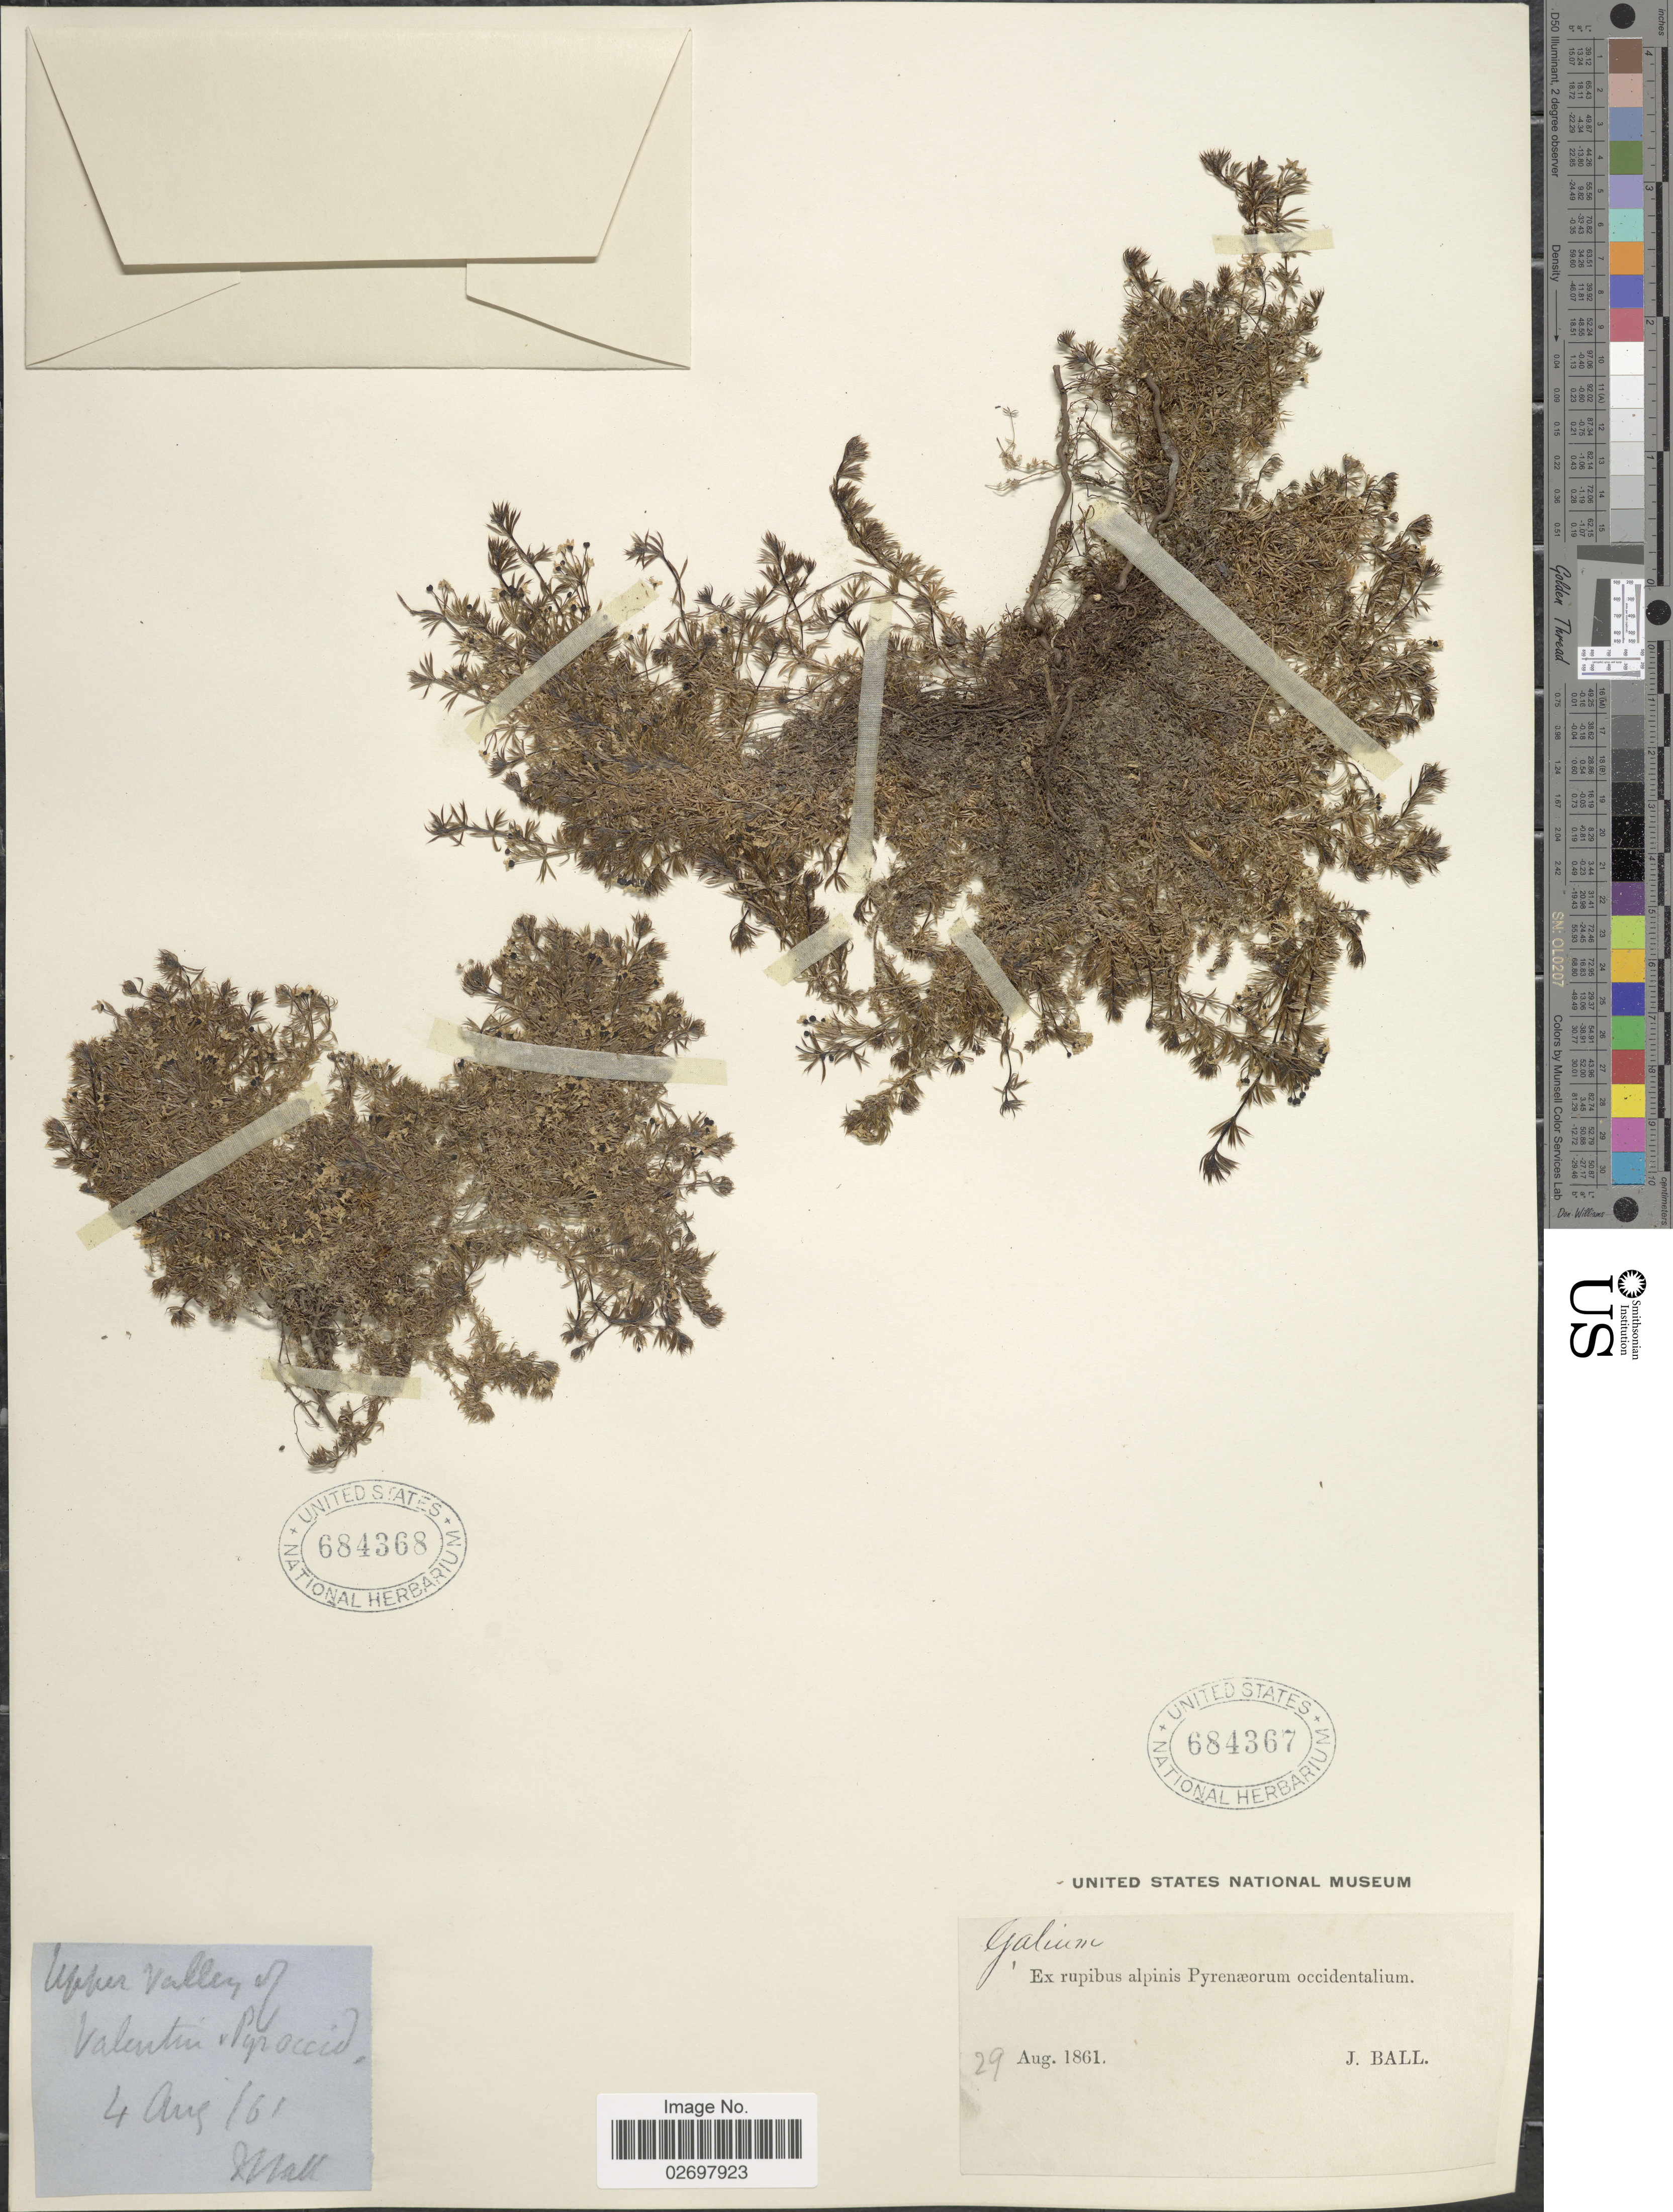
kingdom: Plantae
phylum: Tracheophyta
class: Magnoliopsida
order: Gentianales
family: Rubiaceae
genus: Galium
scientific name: Galium sp.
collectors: J. Ball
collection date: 1861-08-28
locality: Ex rupibus alpinis Pyrenaeorum occidentalium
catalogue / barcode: US 684367-2